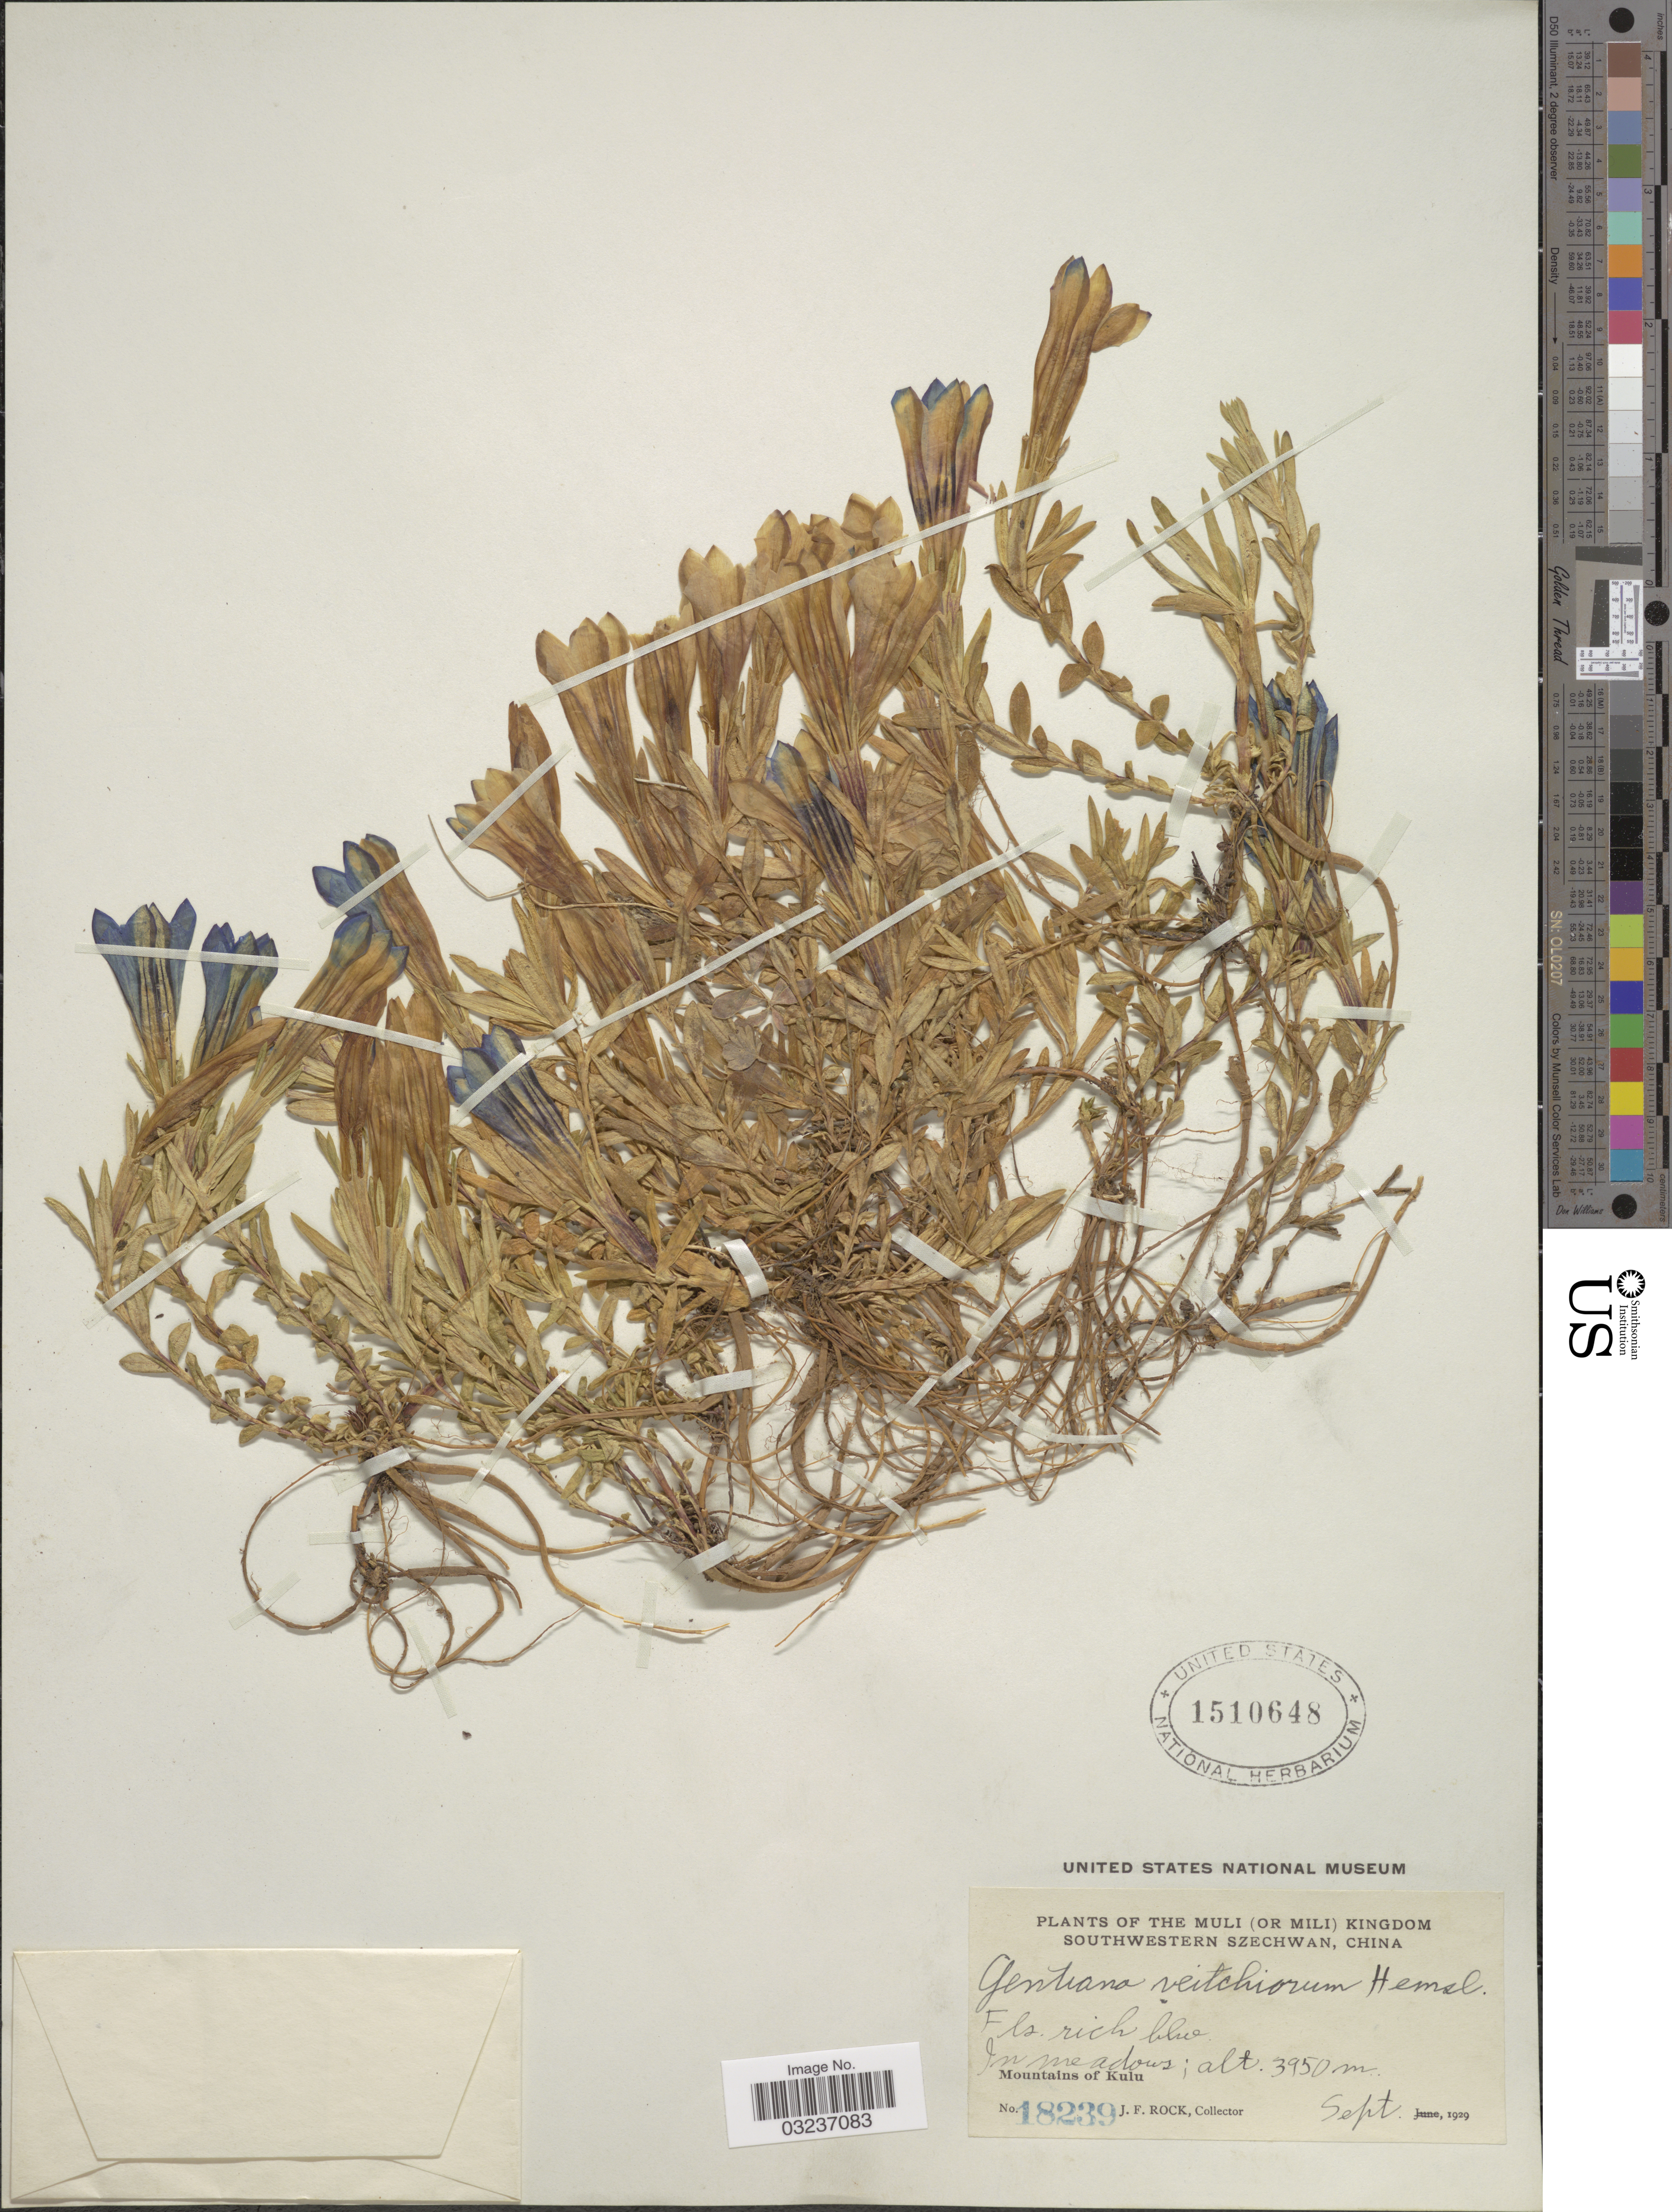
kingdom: Plantae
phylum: Tracheophyta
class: Magnoliopsida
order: Gentianales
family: Gentianaceae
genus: Gentiana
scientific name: Gentiana veitchiorum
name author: Hemsl.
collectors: J. Rock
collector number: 18239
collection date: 1929-09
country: China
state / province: Sichuan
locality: The Muli (or Mili) Kingdom, Southwestern Szechwan. Mountains of Kulu.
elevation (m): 3950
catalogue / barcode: US 1510648